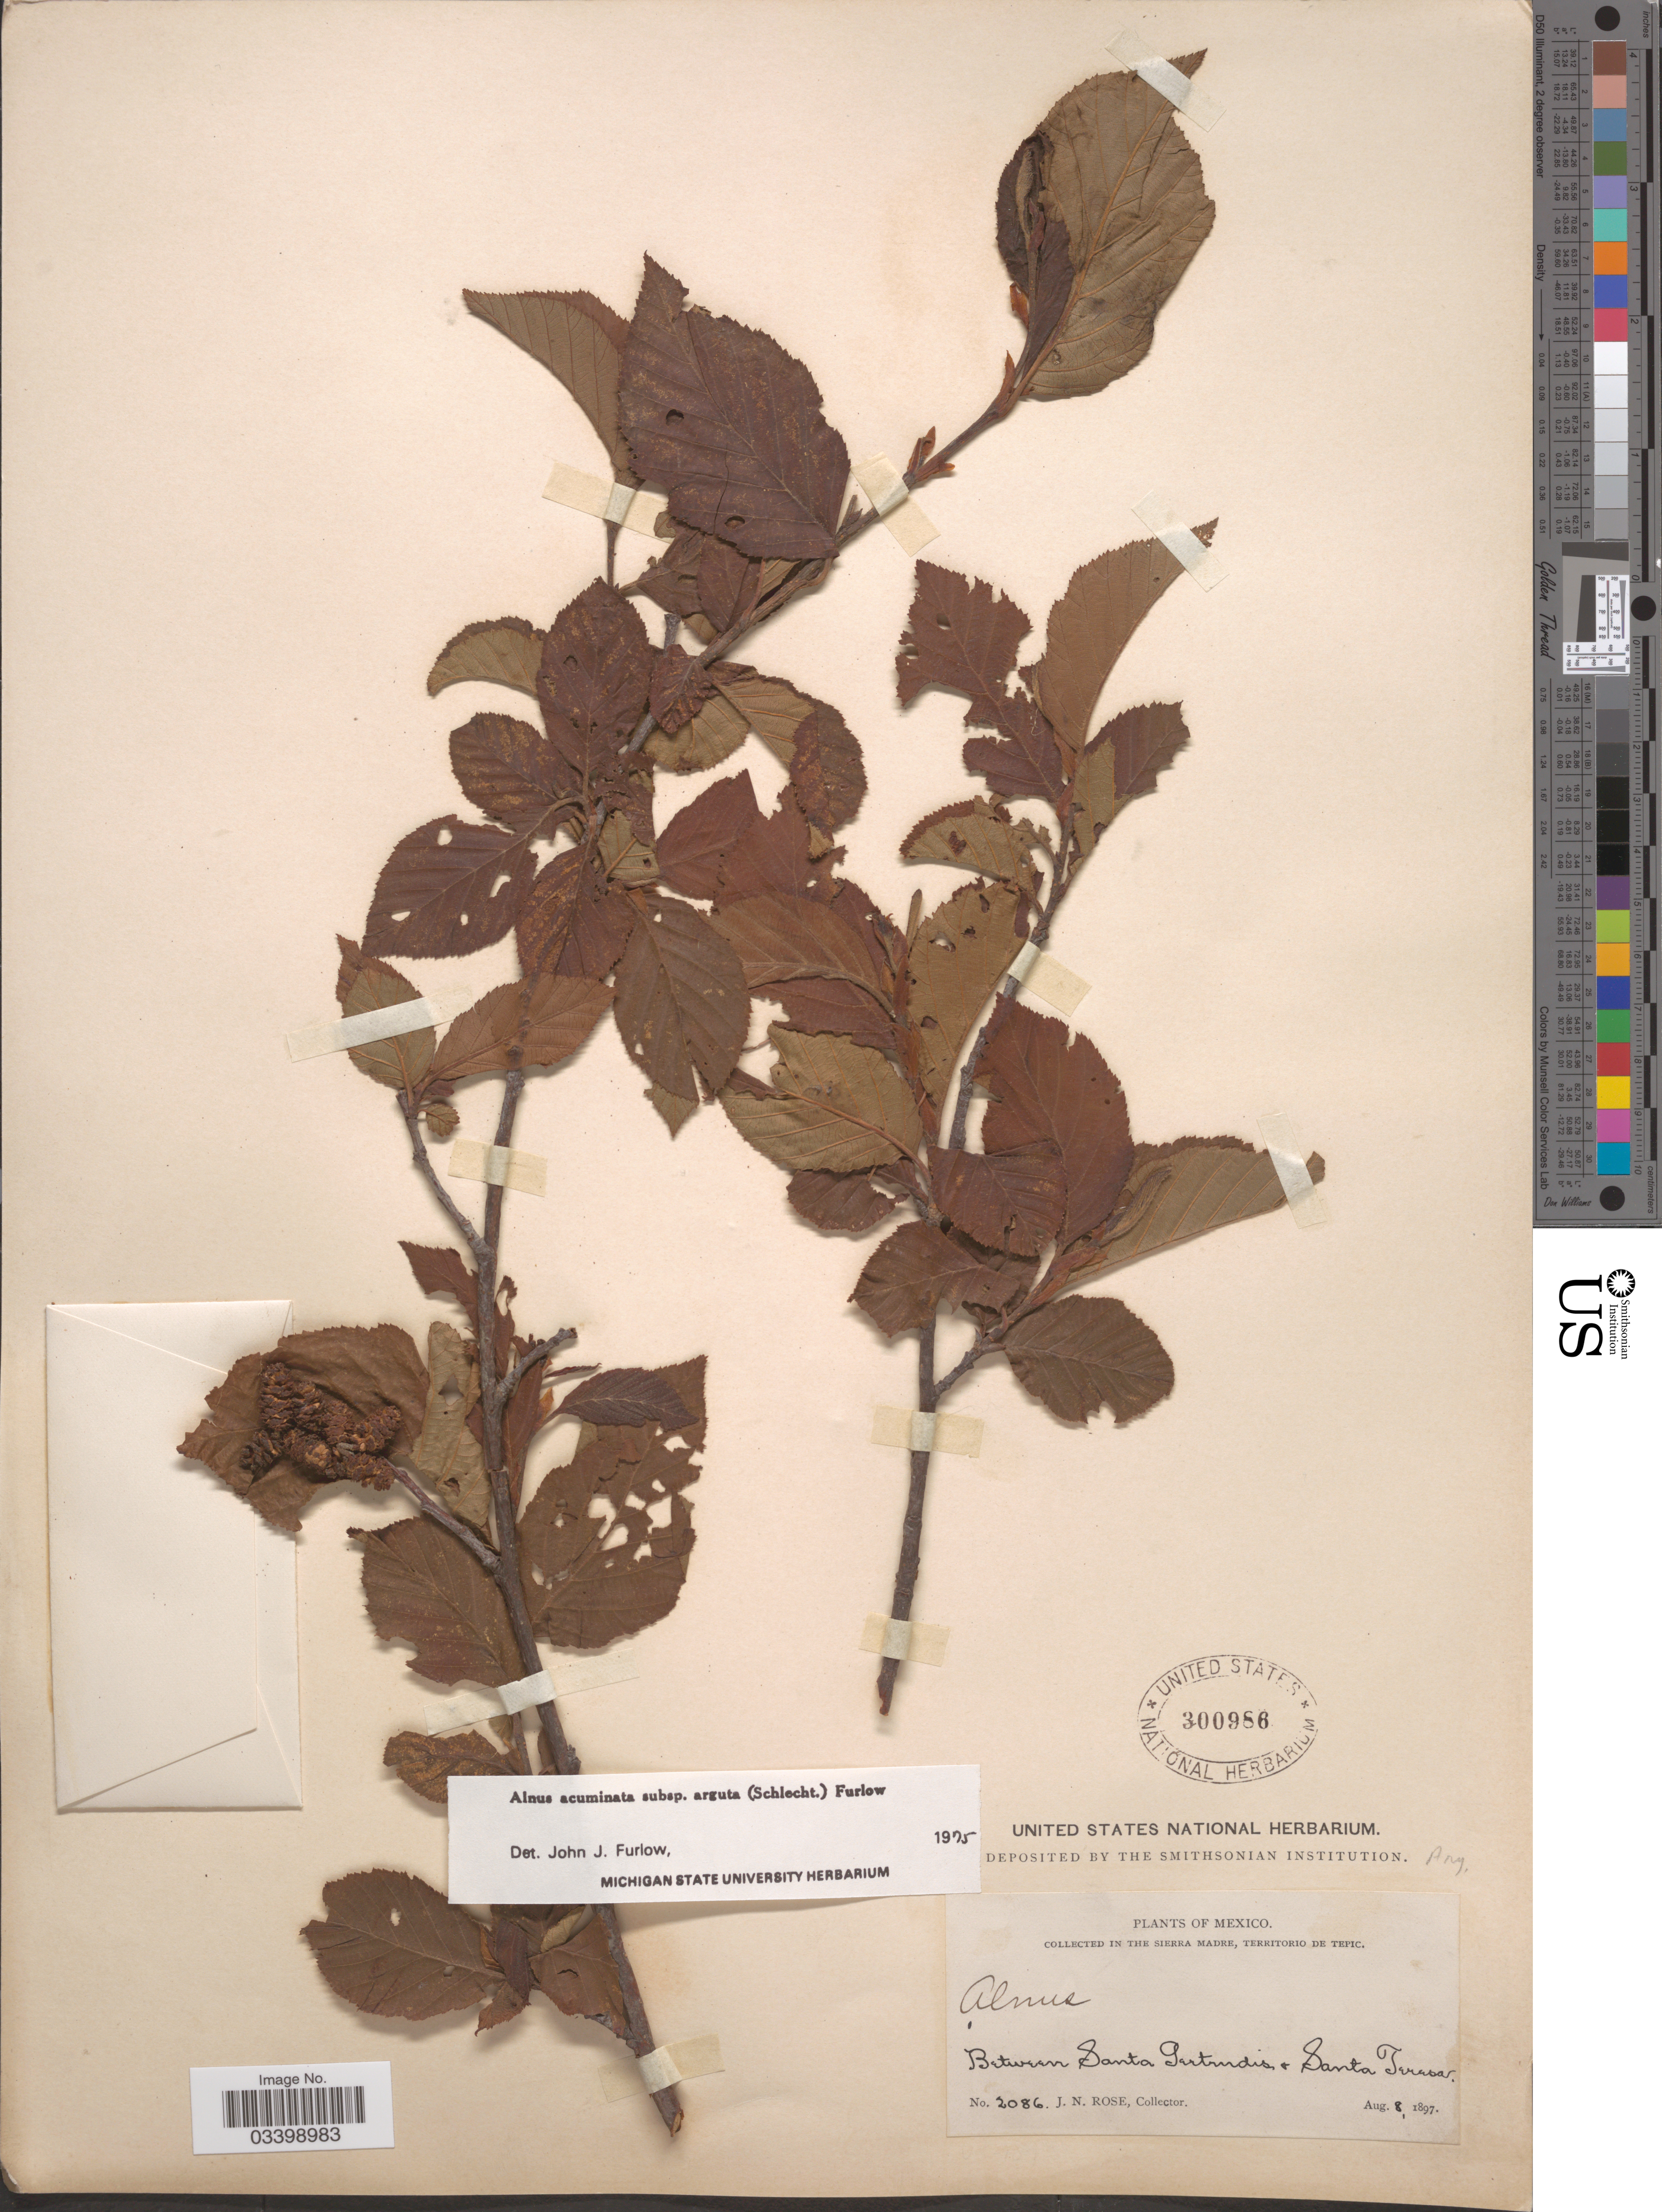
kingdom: Plantae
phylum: Tracheophyta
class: Magnoliopsida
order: Fagales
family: Betulaceae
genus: Alnus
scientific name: Alnus acuminata subsp. arguta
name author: (Schltdl.) Furlow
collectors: J. N. Rose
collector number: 2086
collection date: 1897-08-08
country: Mexico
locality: The Sierra Madre, Territorio de Tepic. Between Santa Gertrudis + Santa Teresa.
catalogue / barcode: US 300986